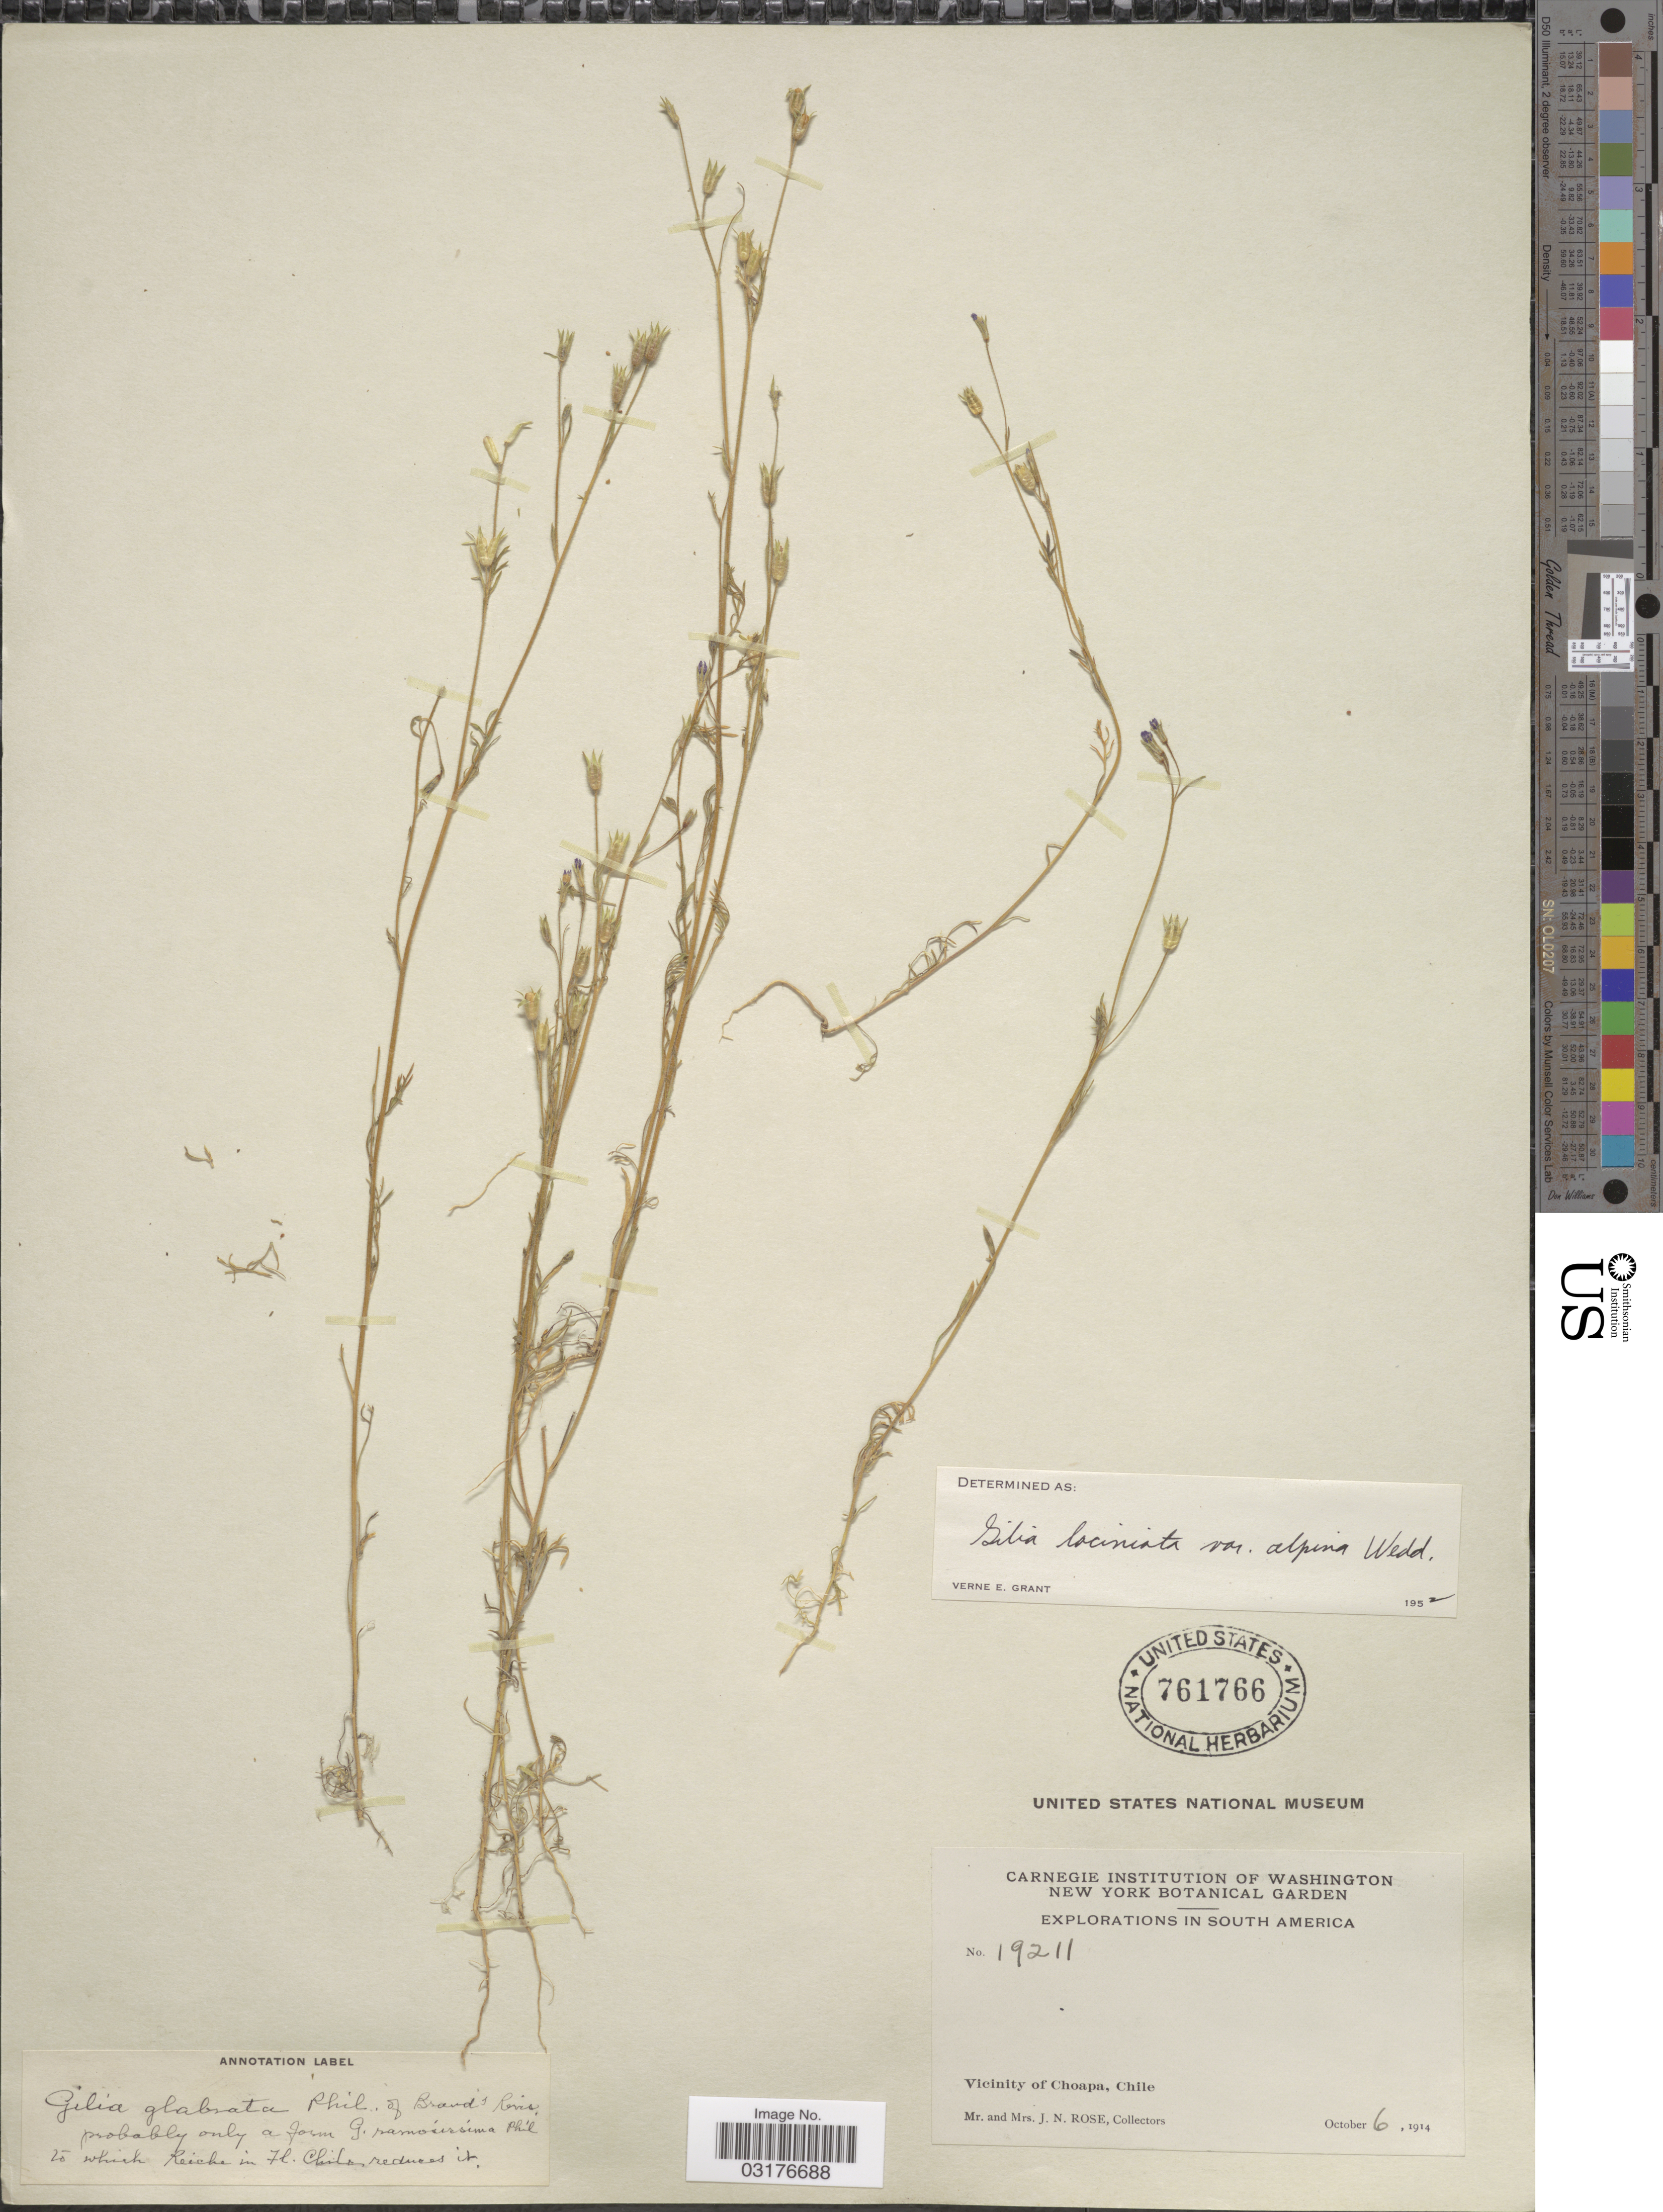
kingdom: Plantae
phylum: Tracheophyta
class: Magnoliopsida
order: Ericales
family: Polemoniaceae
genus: Gilia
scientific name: Gilia laciniata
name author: Ruiz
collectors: J. N. Rose & L. B. Rose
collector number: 19211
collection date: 1914-10-06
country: Chile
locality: Vicinity of Choapa.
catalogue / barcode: US 761766